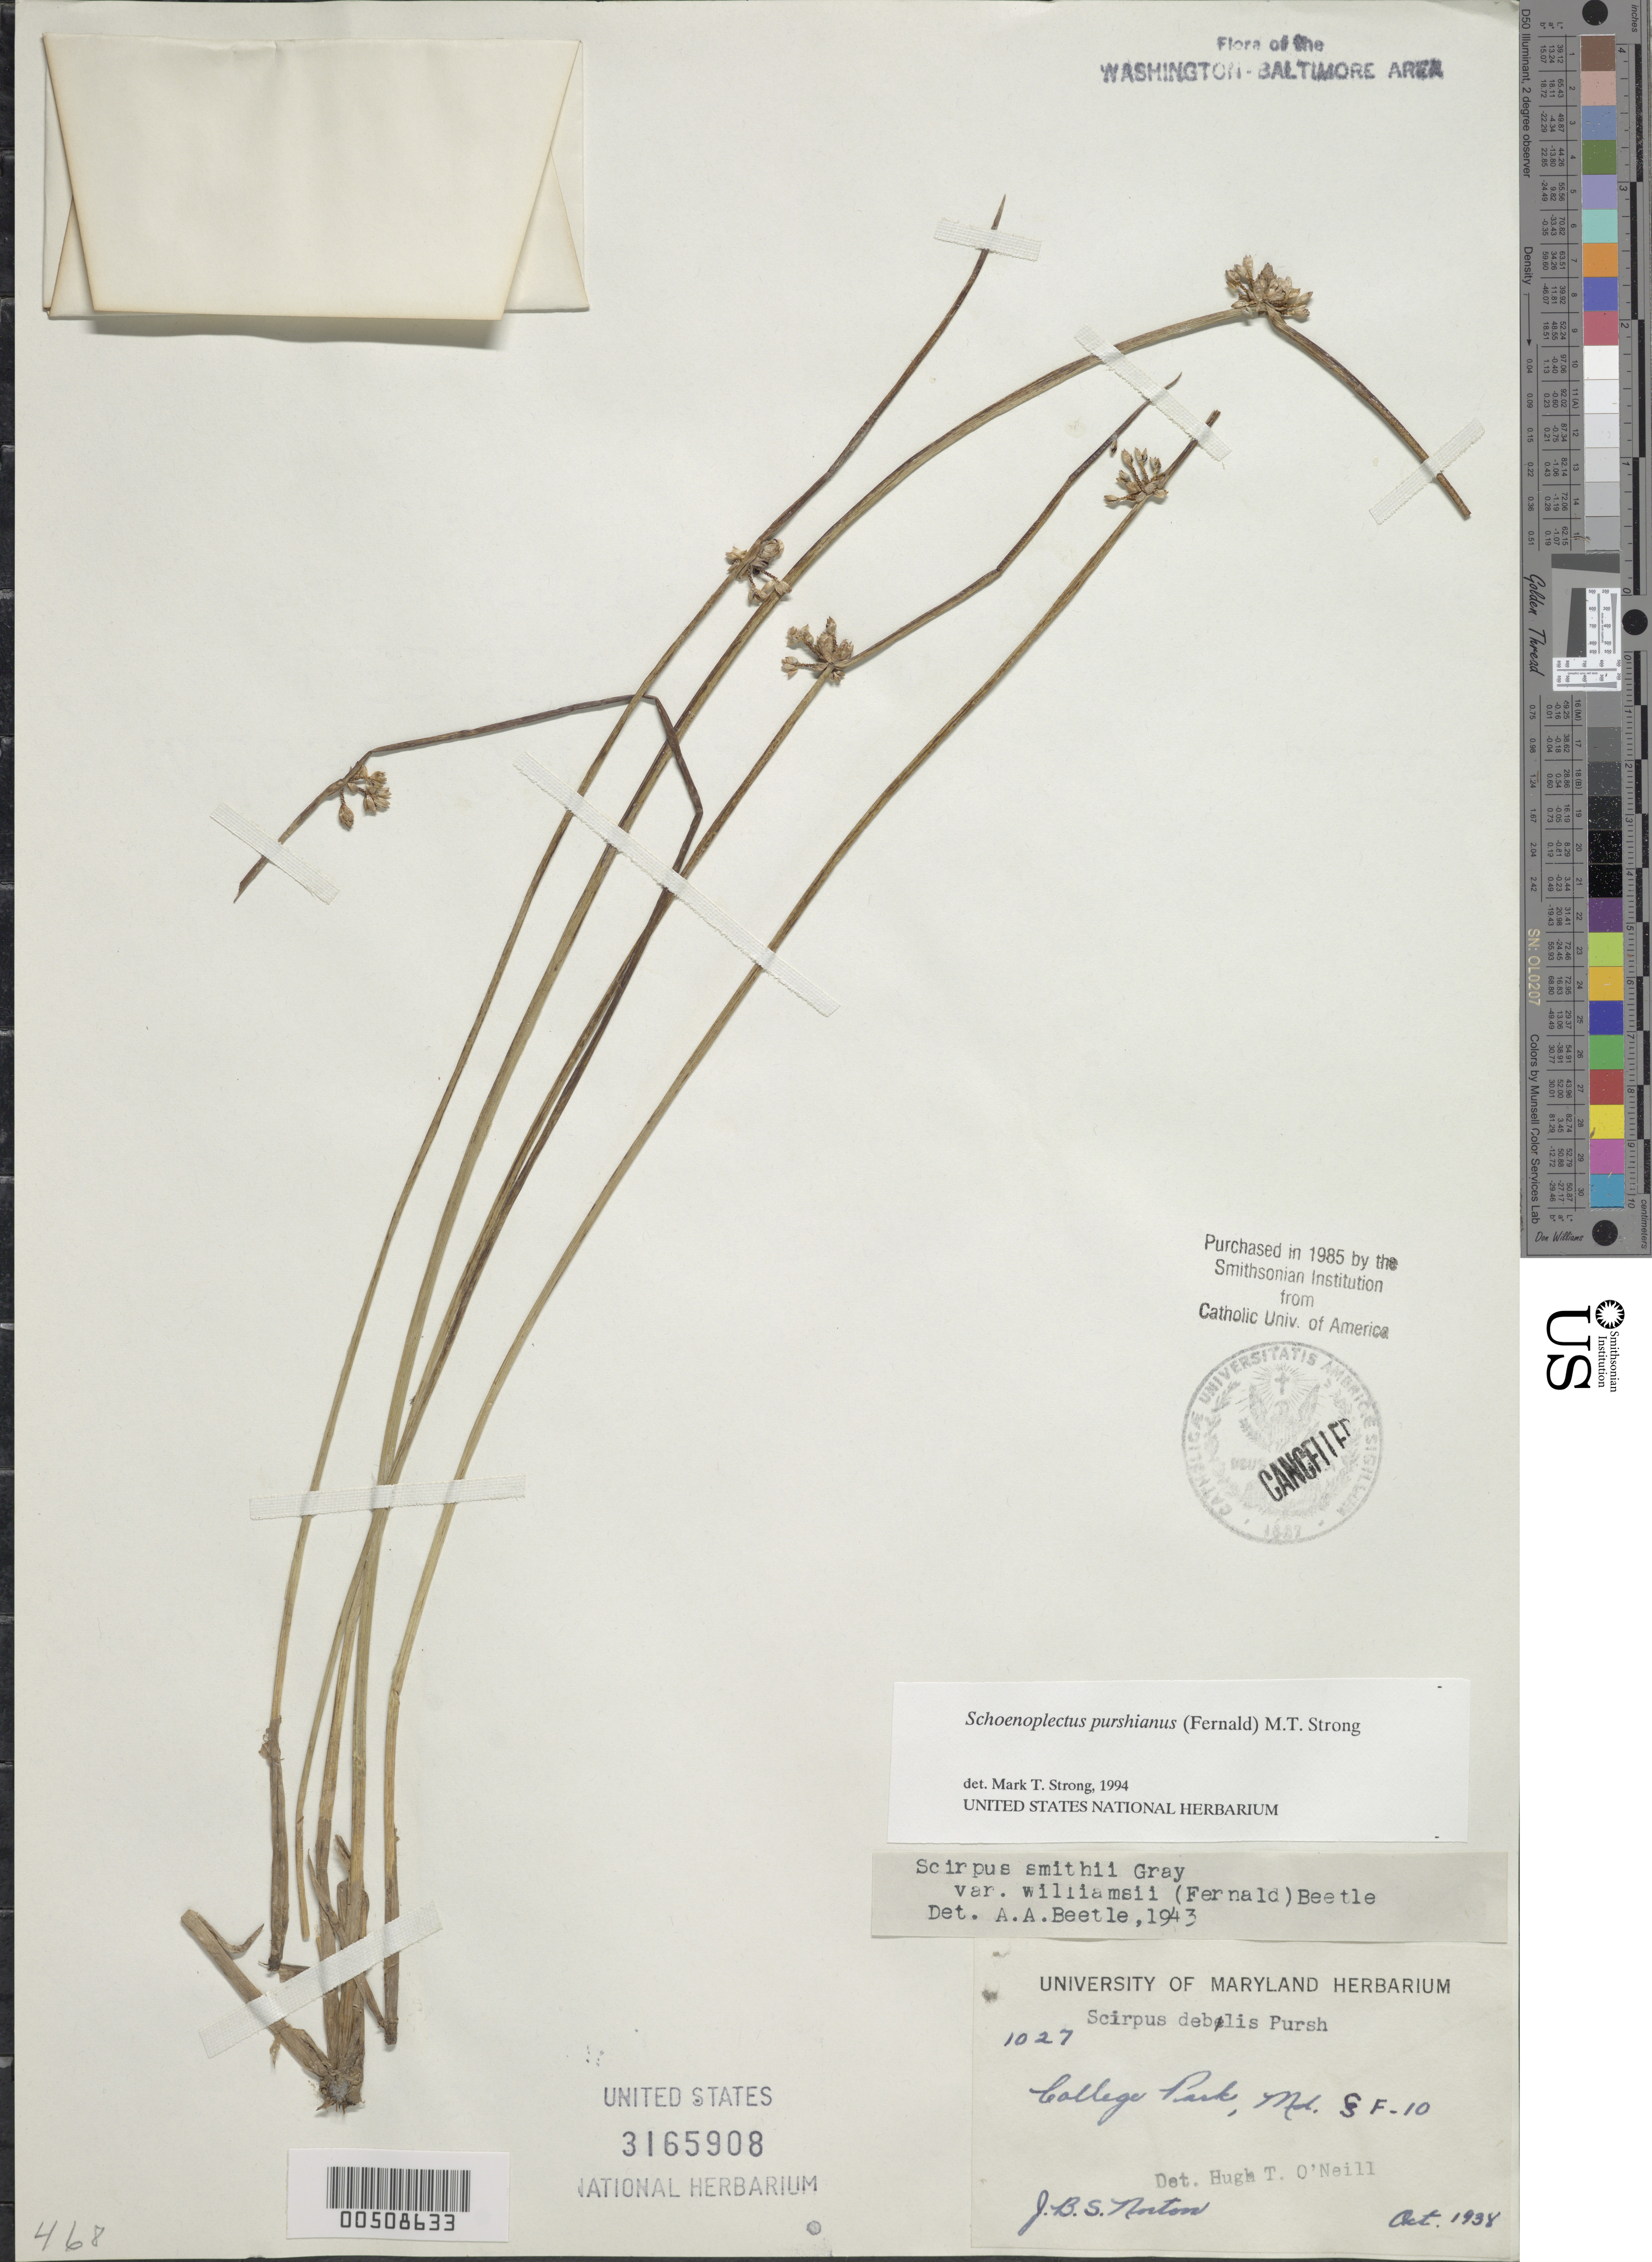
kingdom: Plantae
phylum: Tracheophyta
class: Liliopsida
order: Poales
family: Cyperaceae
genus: Schoenoplectus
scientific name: Schoenoplectus purshianus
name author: (Fernald) M.T. Strong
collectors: J. B. S. Norton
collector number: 1027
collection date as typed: Oct 1938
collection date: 1938-10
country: United States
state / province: Maryland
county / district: Prince George's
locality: College Park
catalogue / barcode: US 3165908